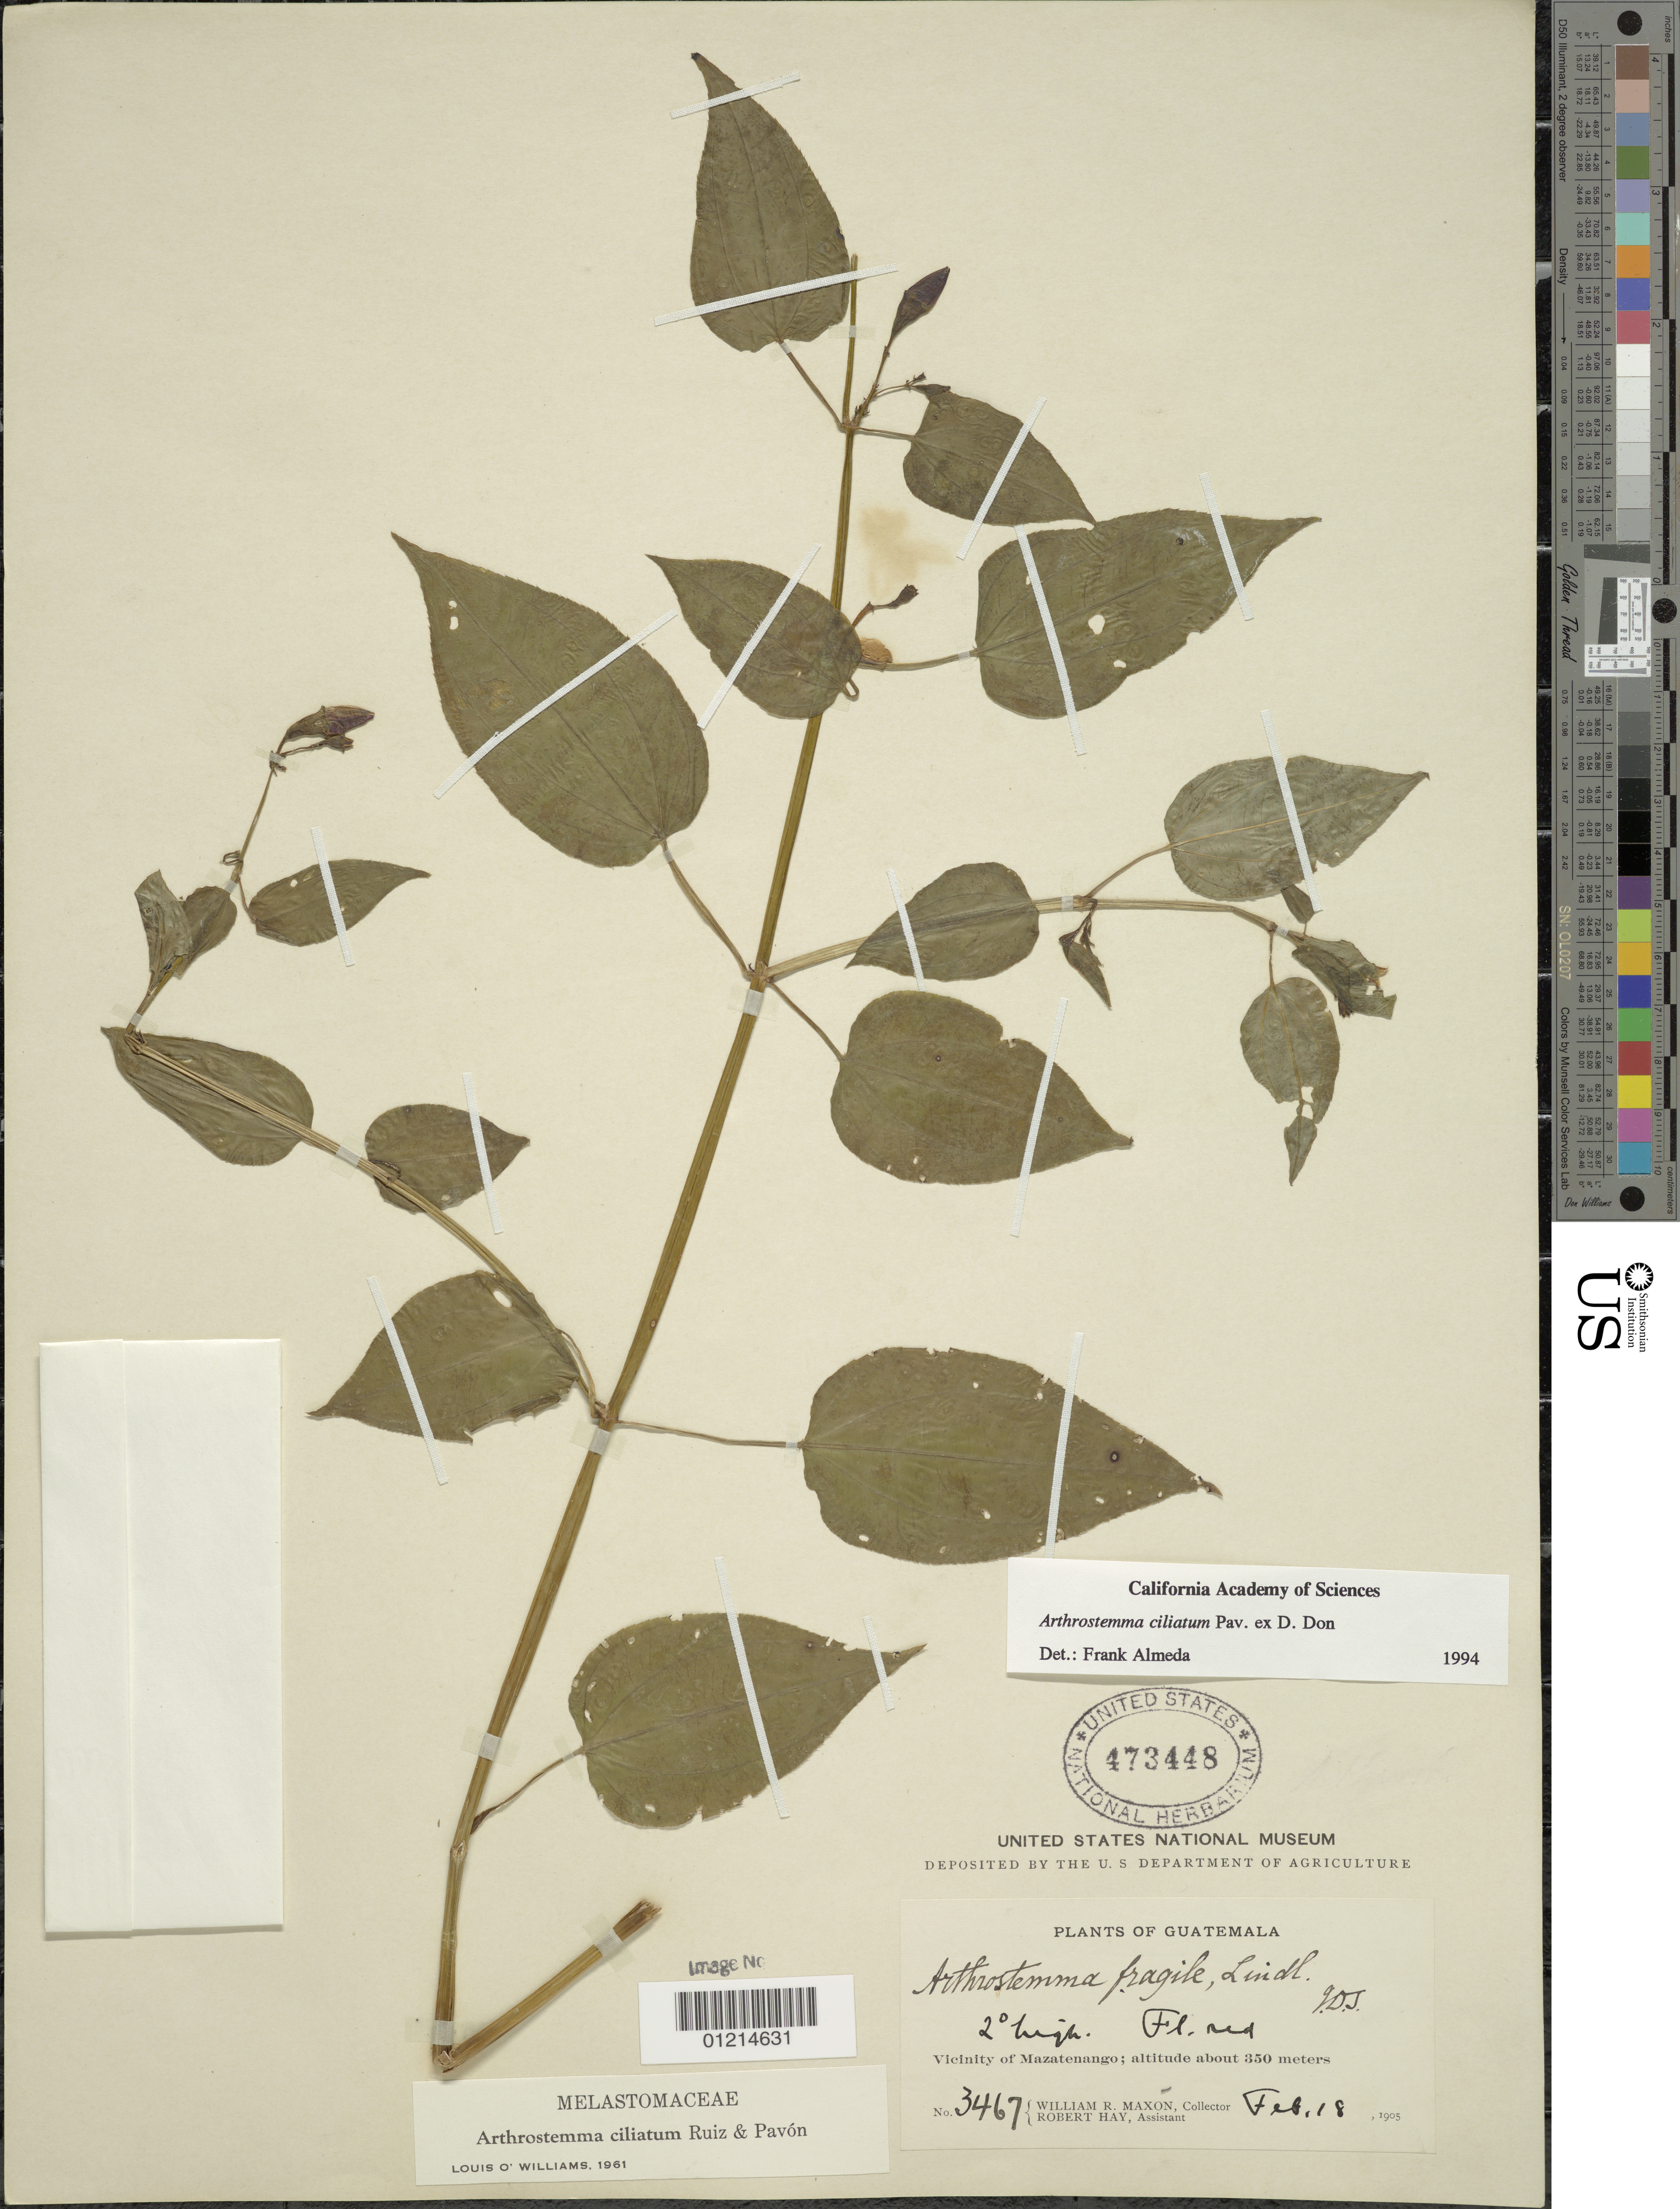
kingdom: Plantae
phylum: Tracheophyta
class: Magnoliopsida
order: Myrtales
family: Melastomataceae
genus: Arthrostemma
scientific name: Arthrostemma ciliatum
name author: Pav. ex D. Don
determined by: Almeda, F.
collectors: W. R. Maxon & R. H. Hay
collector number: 3467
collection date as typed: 18 Feb 1905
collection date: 1905-02-18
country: Guatemala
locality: Vicinity of Mazatenango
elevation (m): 350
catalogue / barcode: US 473448